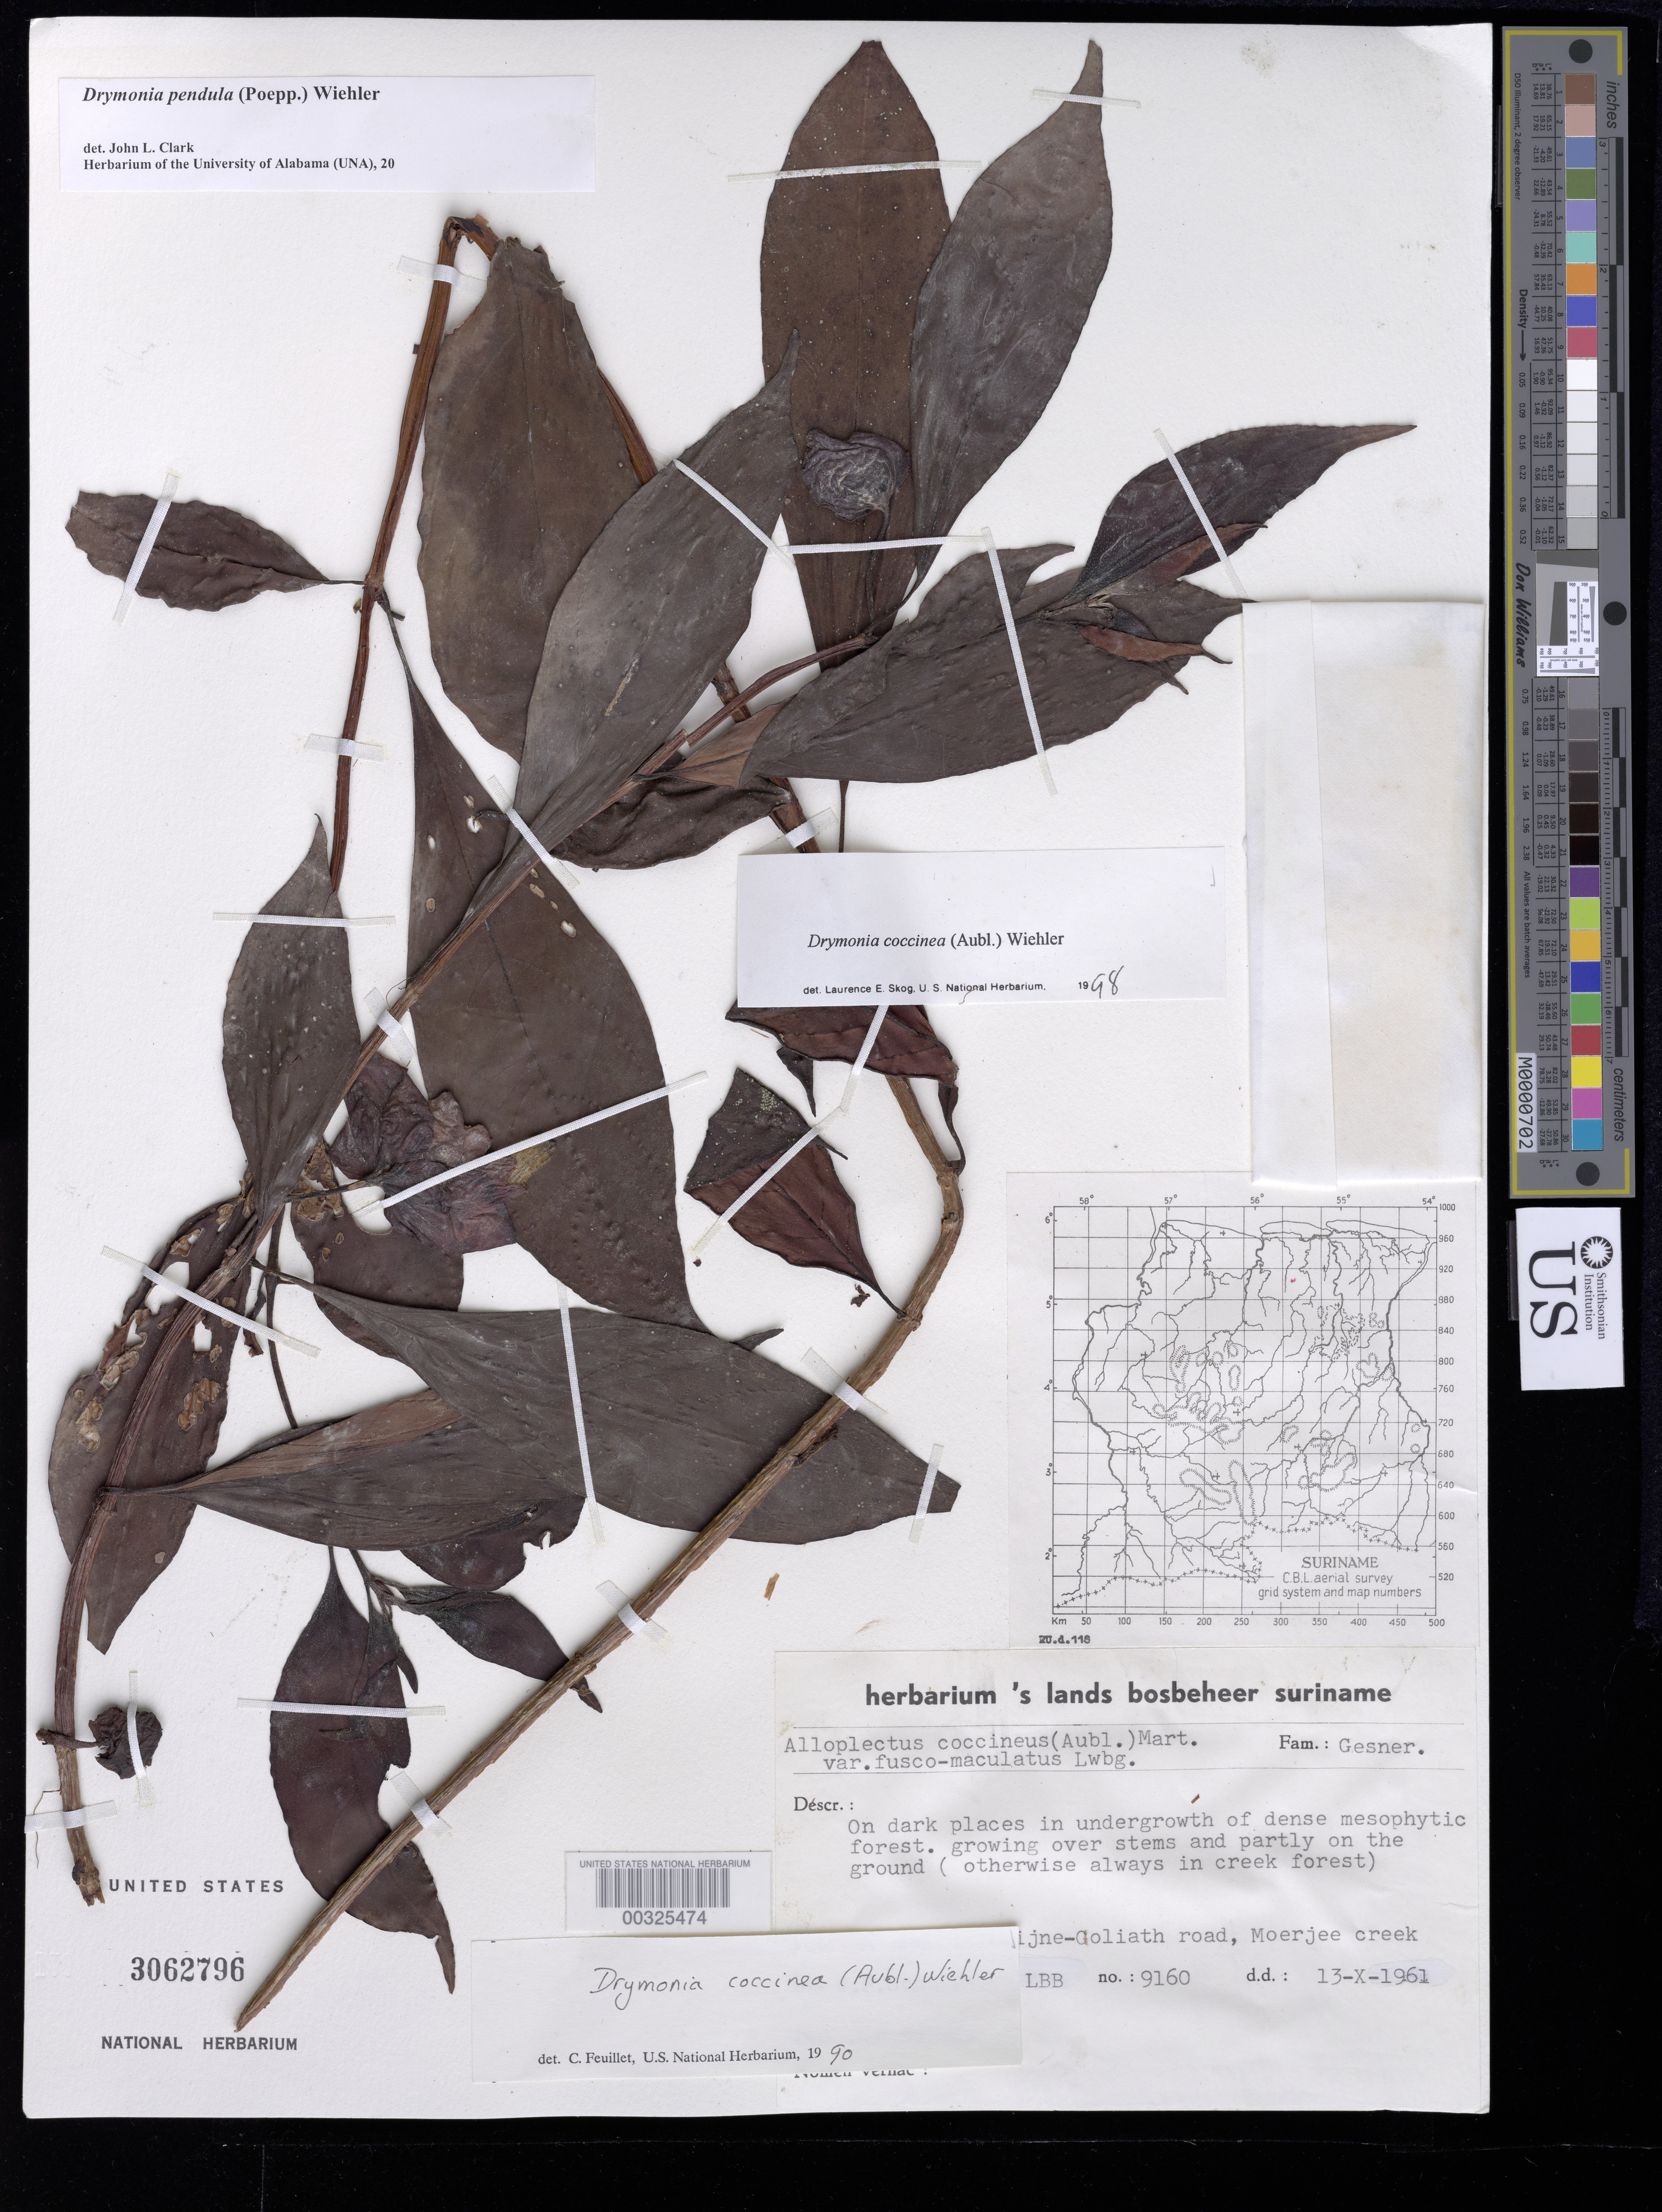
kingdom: Plantae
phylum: Tracheophyta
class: Magnoliopsida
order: Lamiales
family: Gesneriaceae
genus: Drymonia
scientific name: Drymonia coccinea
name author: (Aubl.) Wiehler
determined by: Skog, Laurence E.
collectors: J. P. Schulz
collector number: LBB 9160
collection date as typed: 13 Oct 1961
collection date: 1961-10-13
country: Suriname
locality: Coesewijne - Goliath road, Moerjee creek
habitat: On dark places in undergrowth of dense mesophytic forest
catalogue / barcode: US 3062796